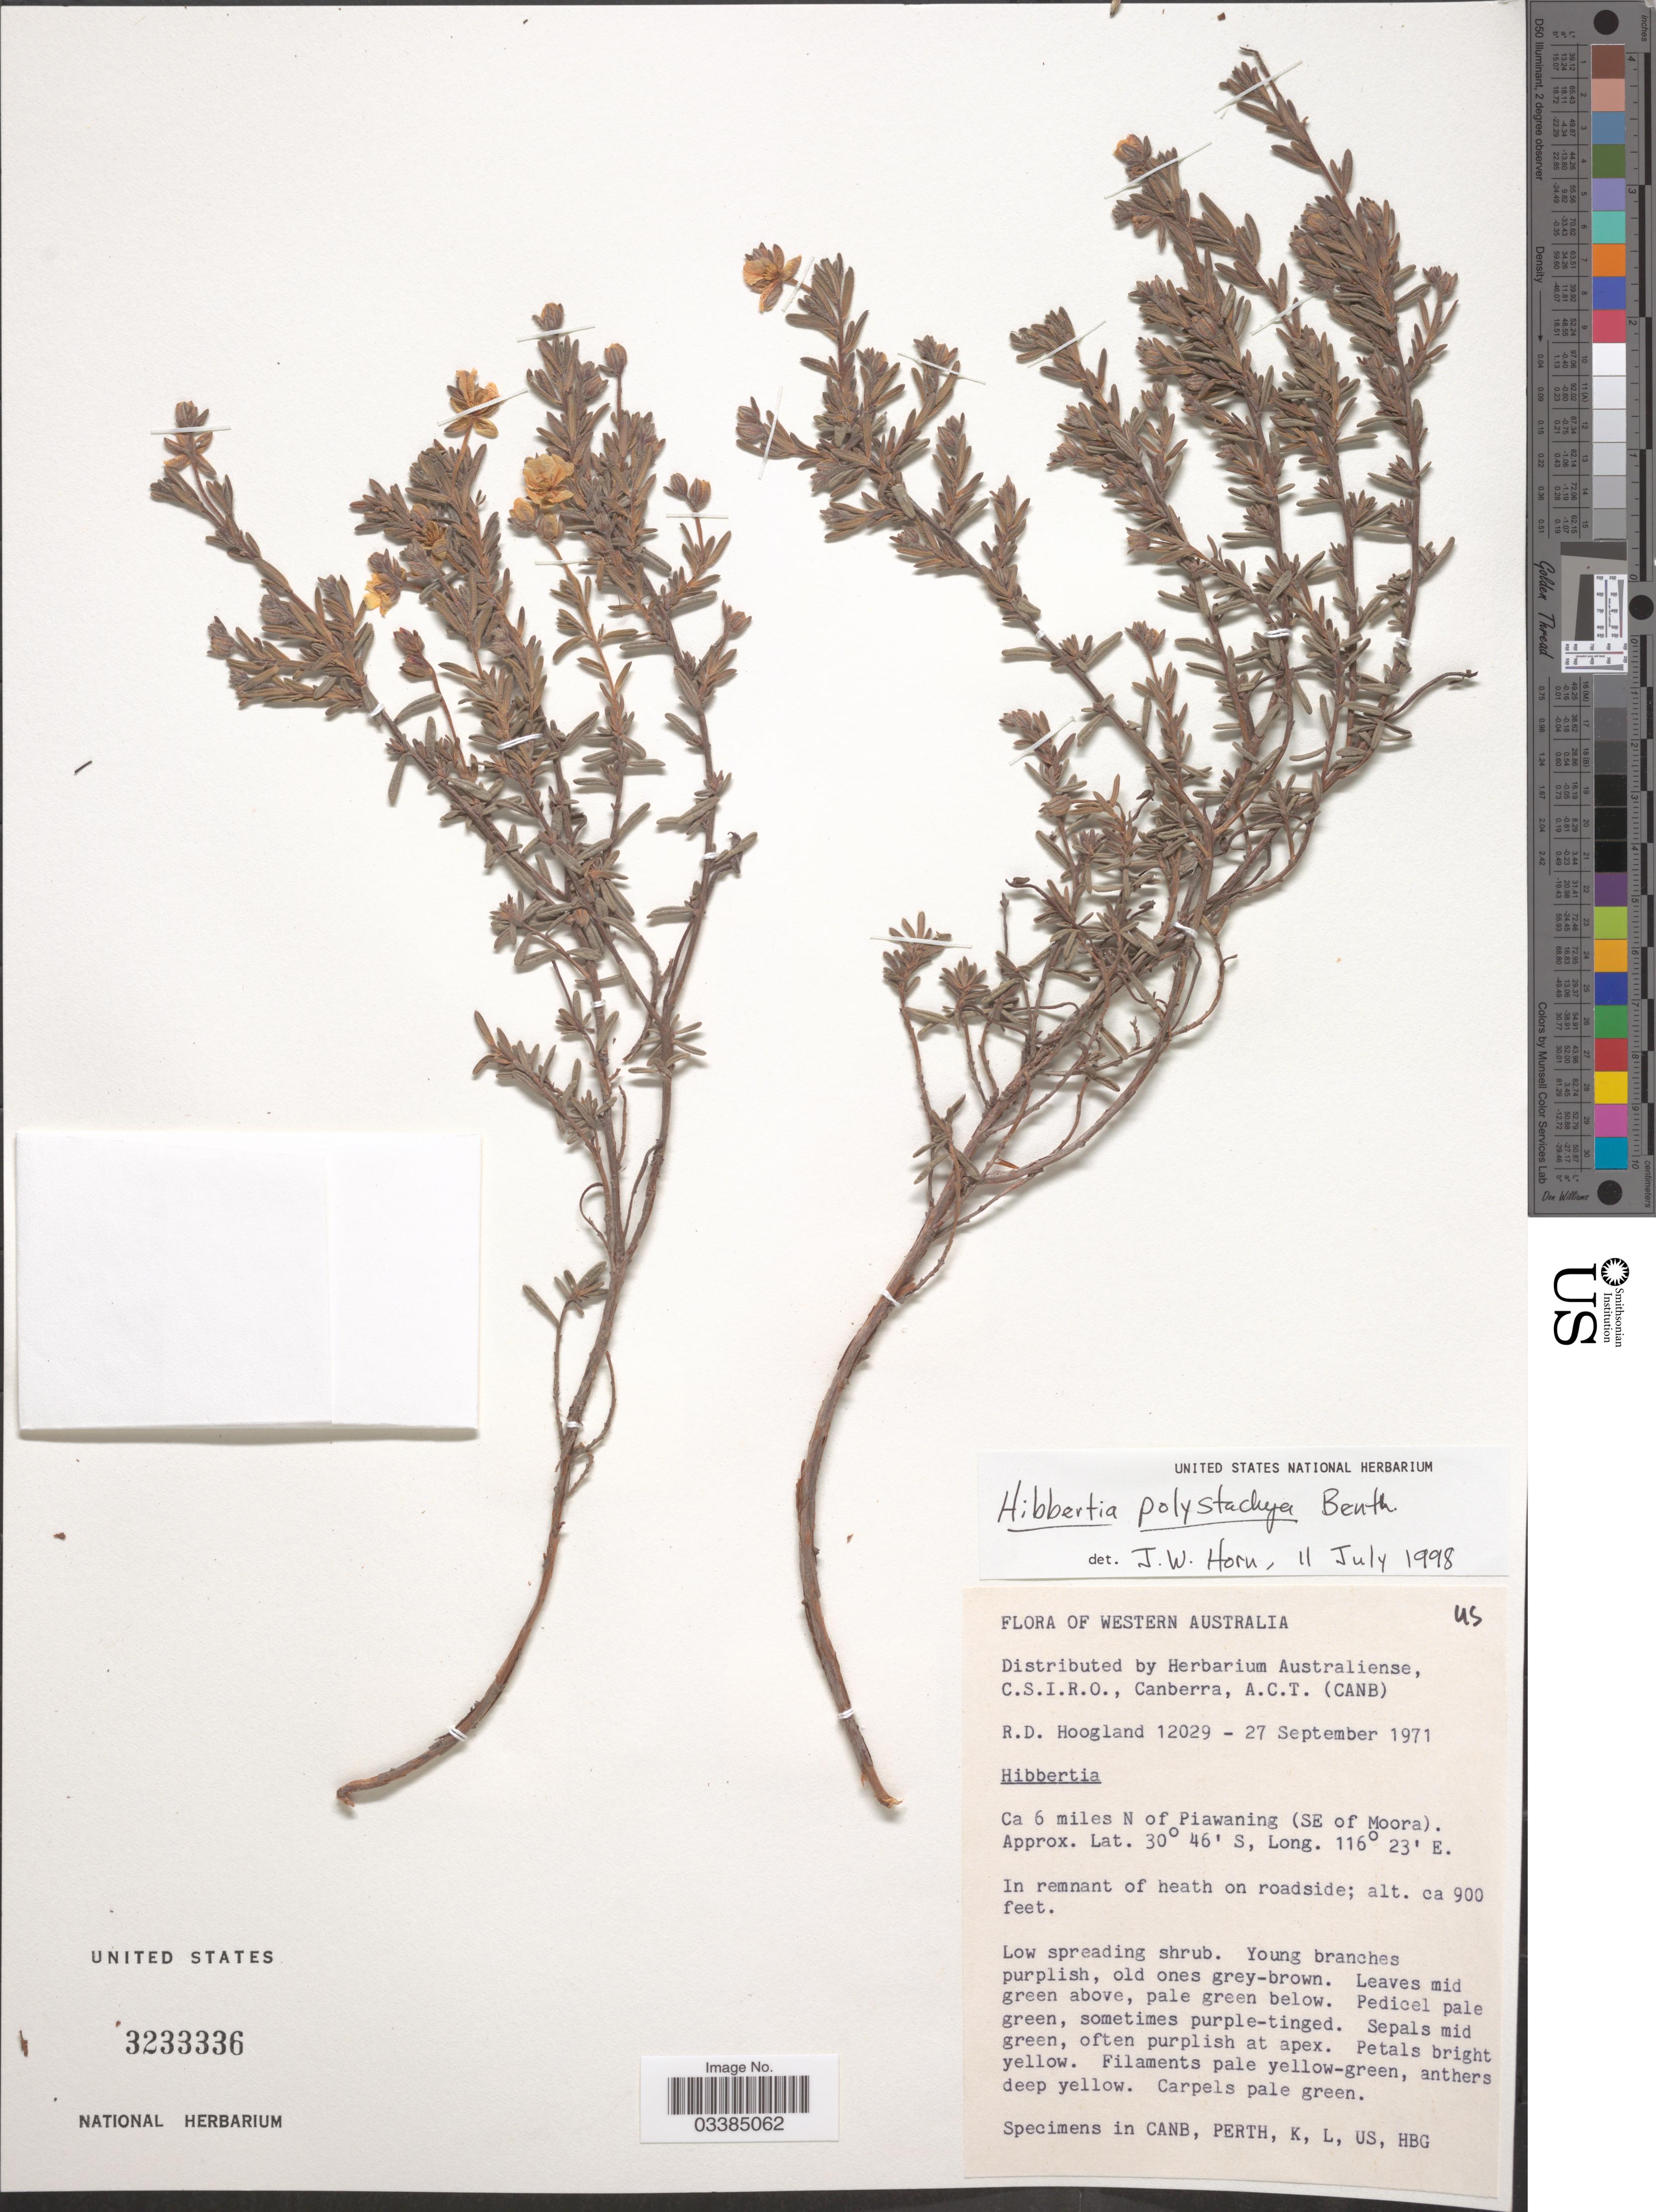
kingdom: Plantae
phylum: Tracheophyta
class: Magnoliopsida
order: Dilleniales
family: Dilleniaceae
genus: Hibbertia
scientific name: Hibbertia polystachya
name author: Benth.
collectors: R. D. Hoogland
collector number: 12029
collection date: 1971-09-27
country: Australia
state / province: Western Australia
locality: Ca 6 miles N of Piawaning (SE of Moora). In remnant of heath on roadside.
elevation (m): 274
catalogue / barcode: US 3233336